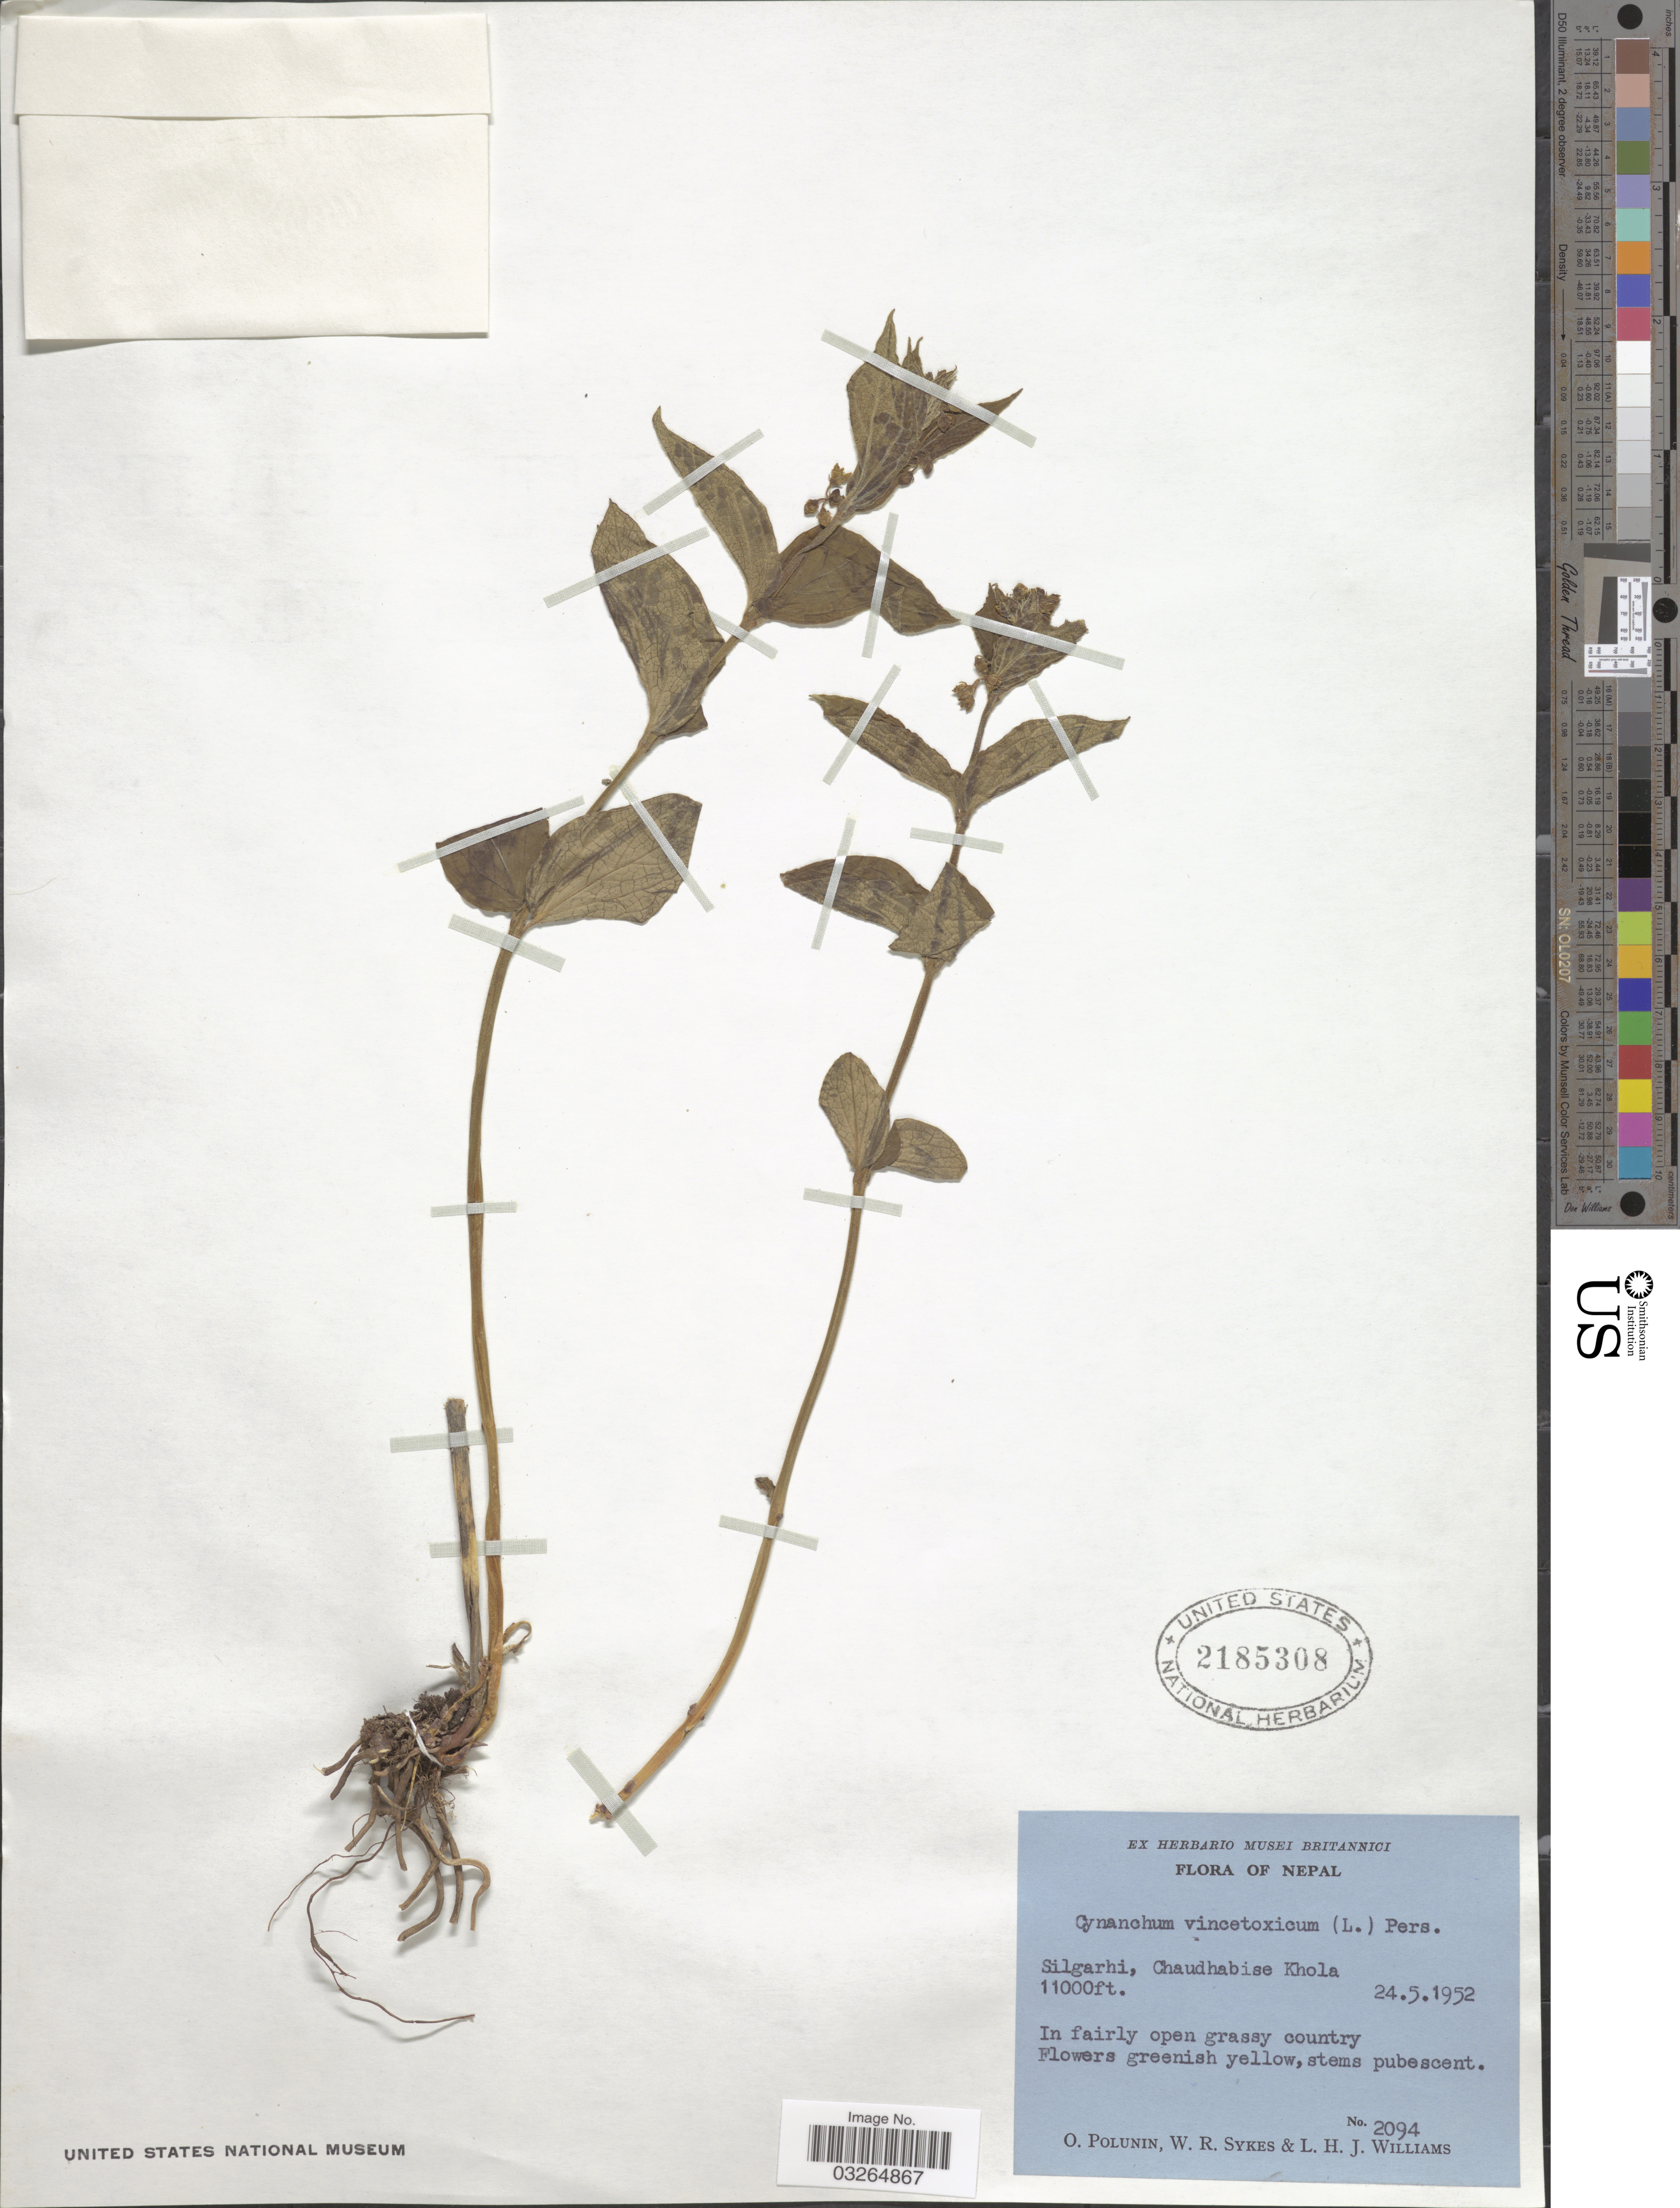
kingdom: Plantae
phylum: Tracheophyta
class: Magnoliopsida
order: Gentianales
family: Apocynaceae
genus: Cynanchum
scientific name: Cynanchum vincetoxicum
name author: Pers.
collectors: O. V. Polunin, W. R. Sykes & L. H. J. Williams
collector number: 2094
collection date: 1952-05-24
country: Nepal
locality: Silgarhi, Chaudhabise Khola.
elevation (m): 3353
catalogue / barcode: US 2185308